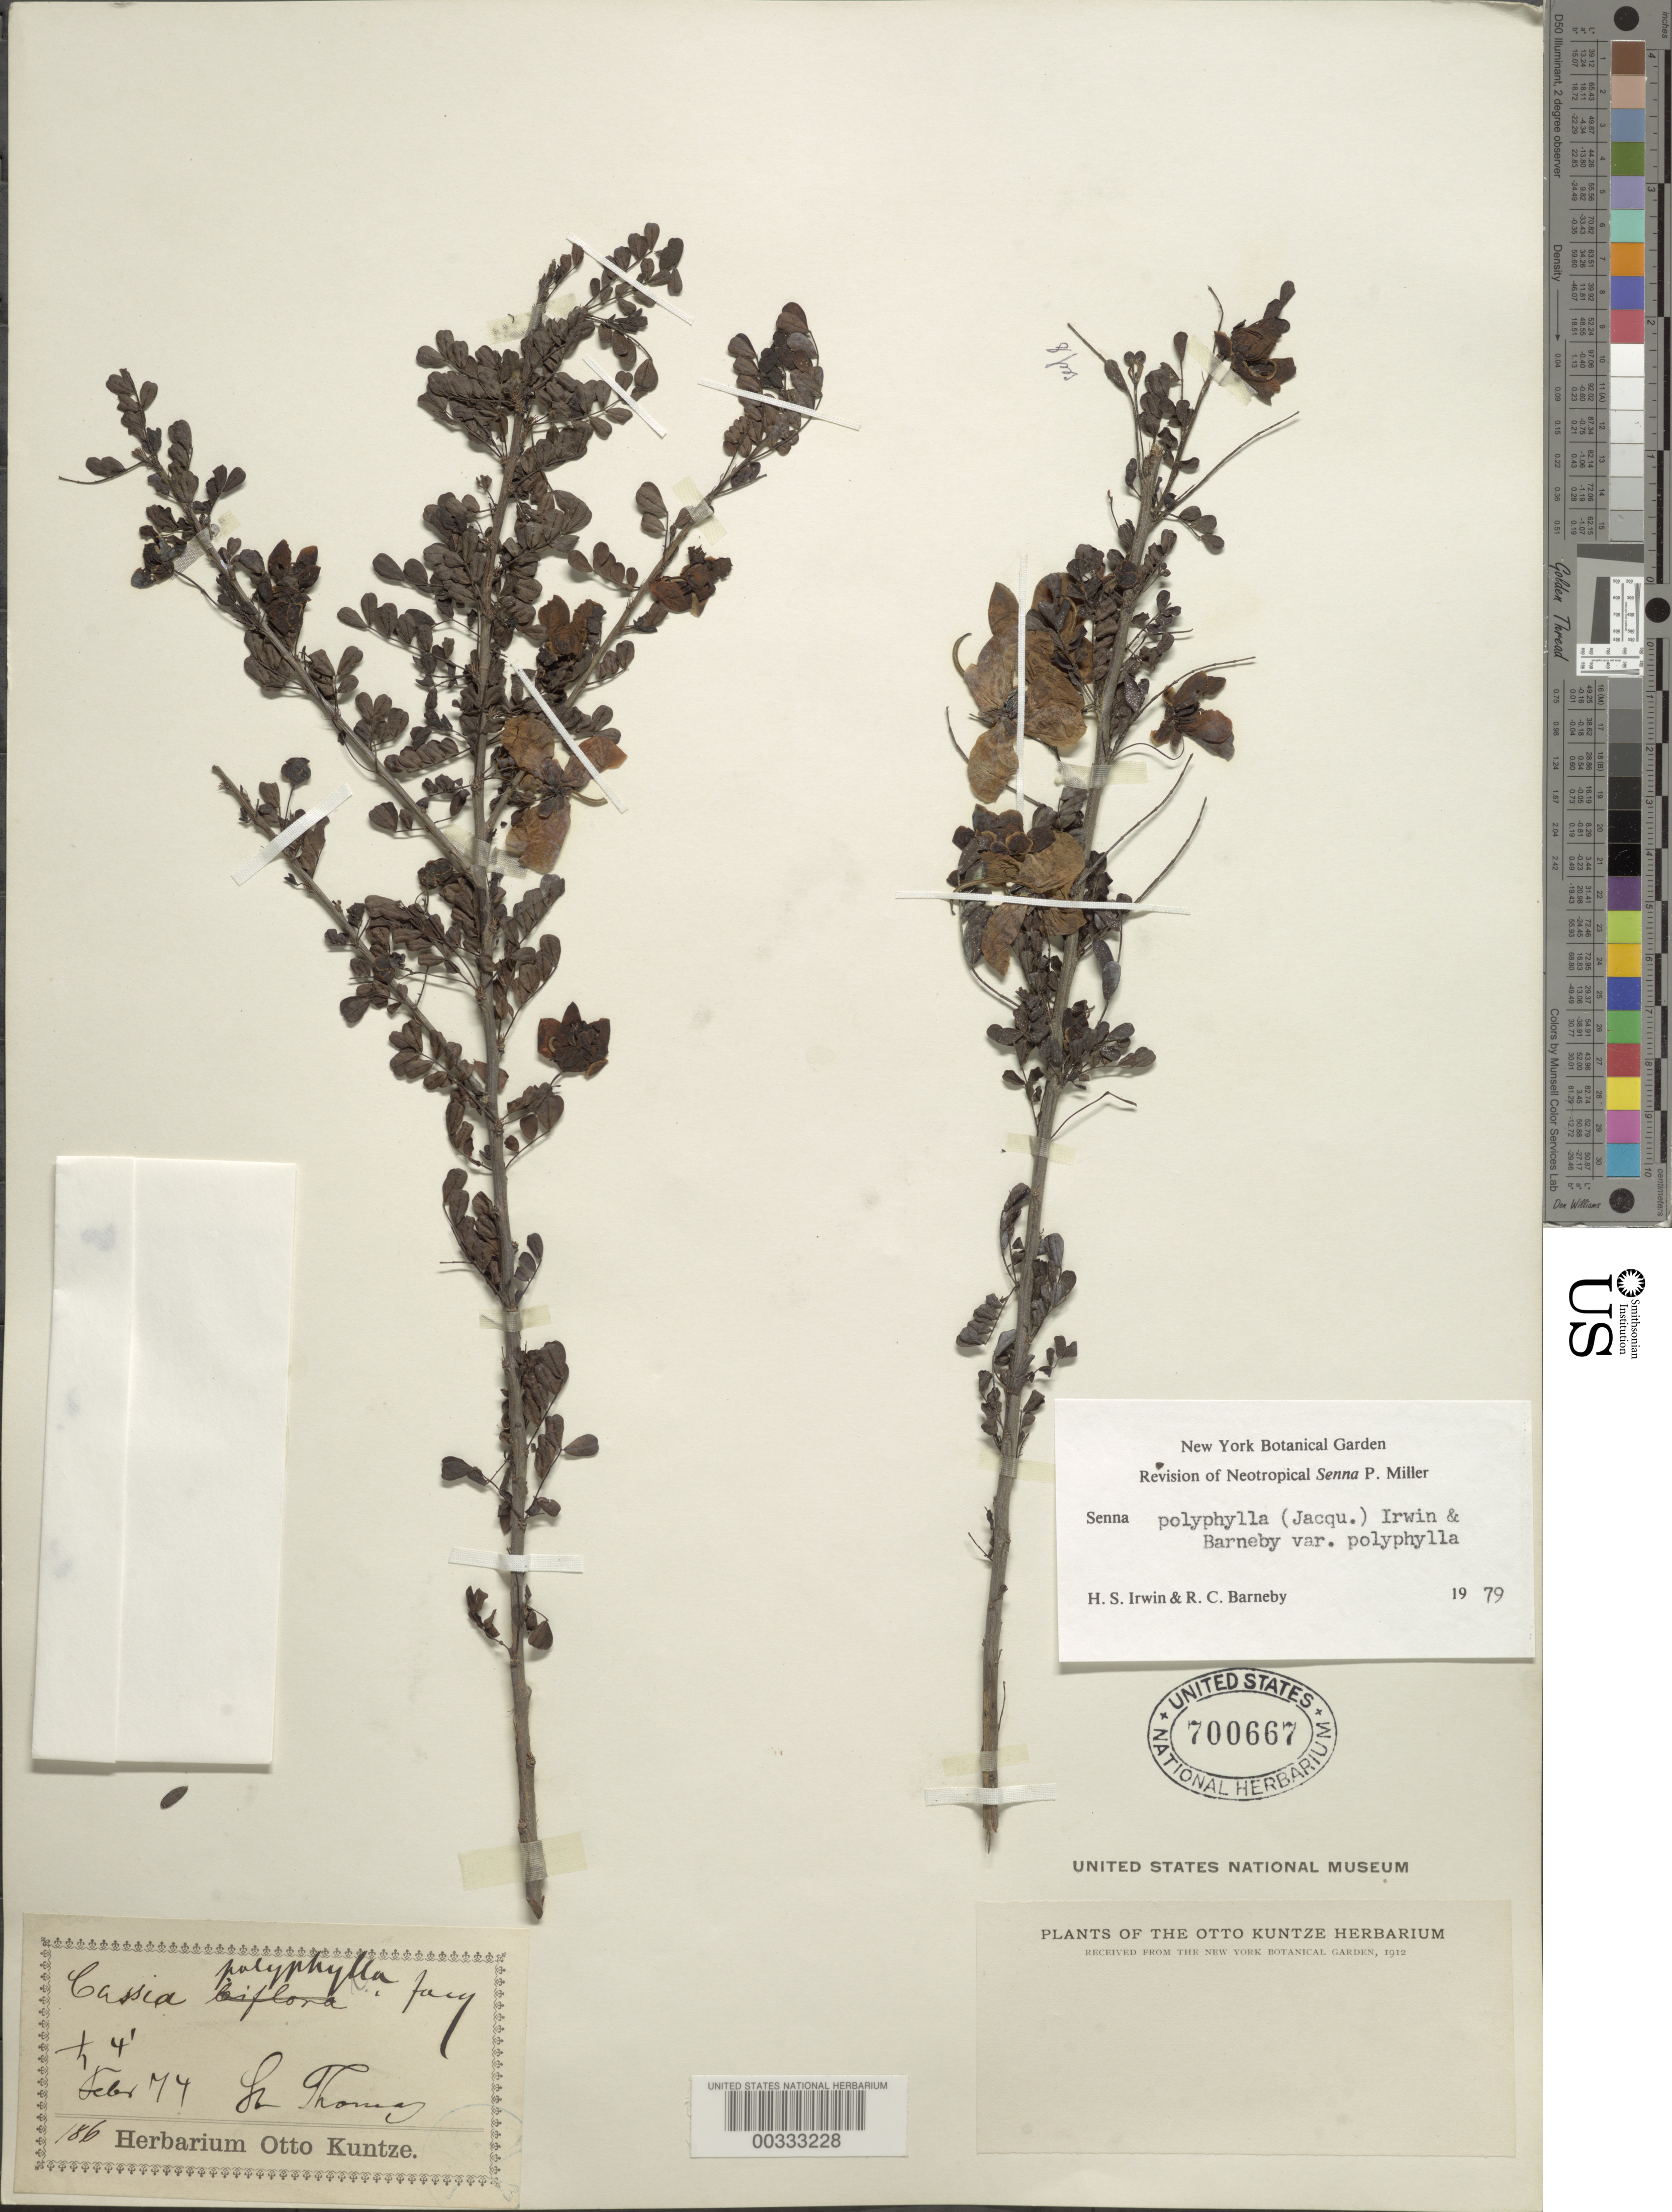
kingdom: Plantae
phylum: Tracheophyta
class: Magnoliopsida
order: Fabales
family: Fabaceae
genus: Senna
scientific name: Senna polyphylla var. polyphylla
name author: (Jacq.) H.S. Irwin & Barneby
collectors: C.E.O. Kuntze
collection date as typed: Feb 1877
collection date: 1877-02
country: U.S. Virgin Islands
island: St. Thomas Island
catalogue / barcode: US 700667